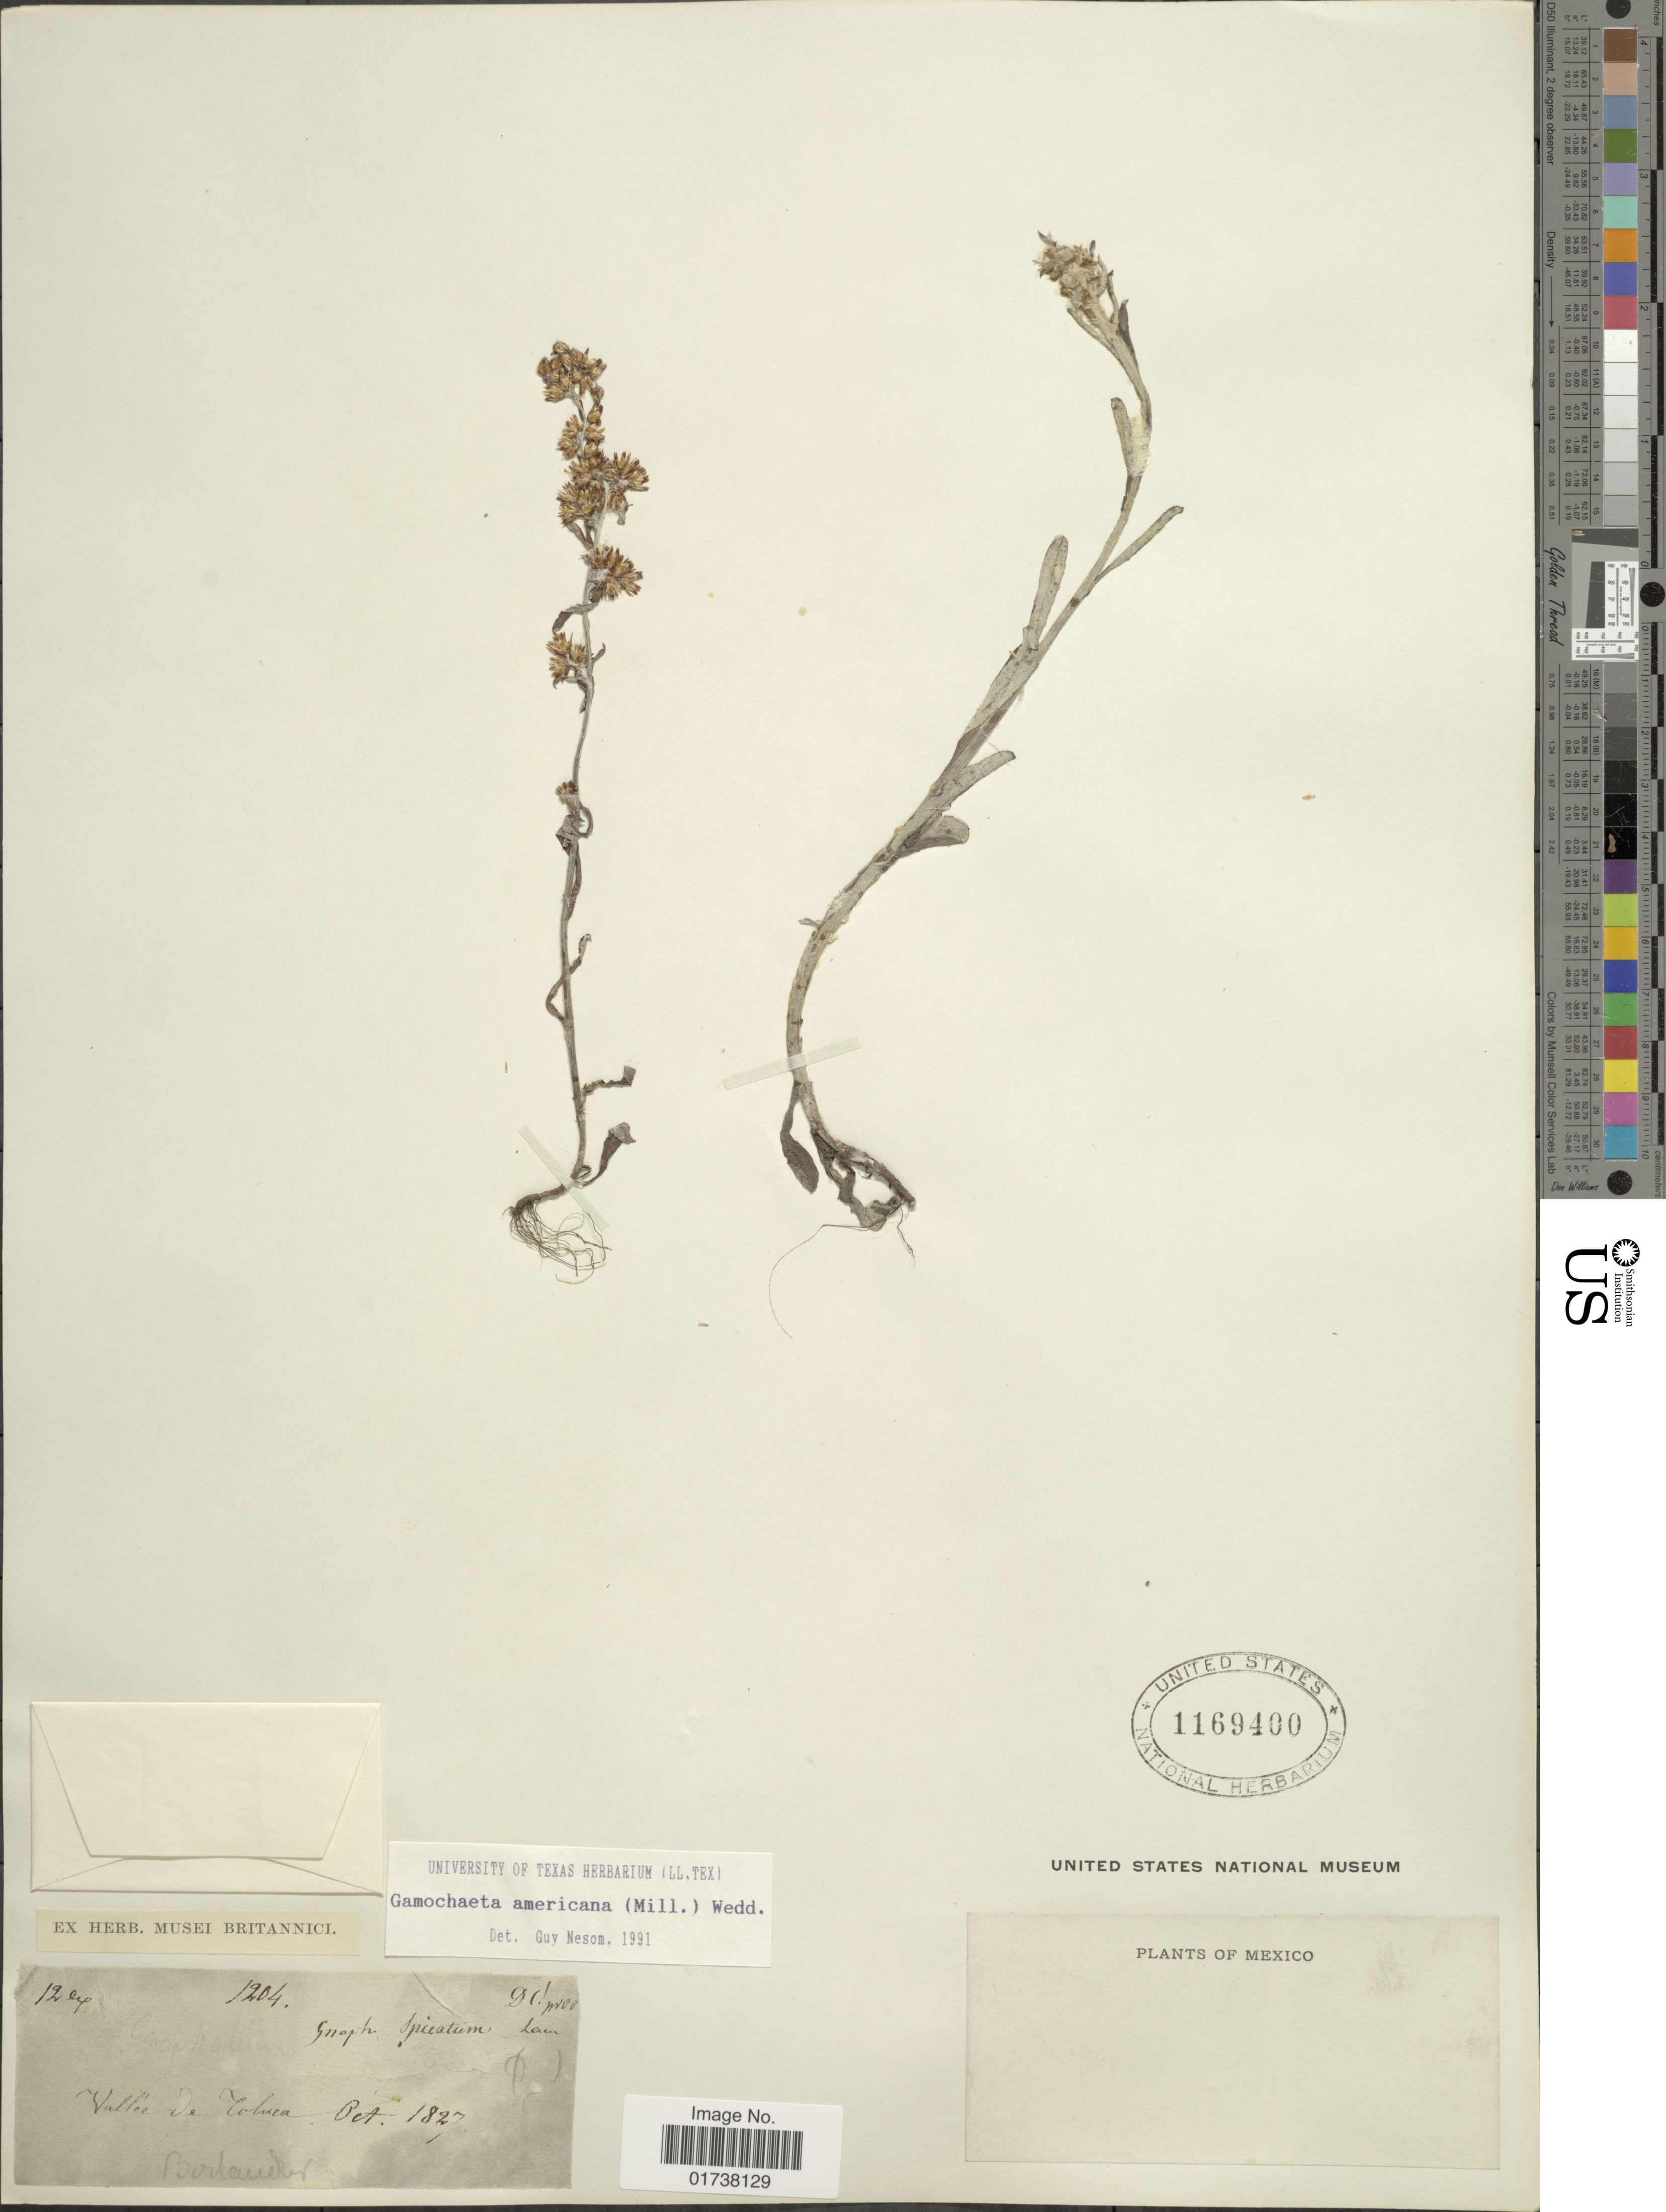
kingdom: Plantae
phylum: Tracheophyta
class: Magnoliopsida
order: Asterales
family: Asteraceae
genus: Gamochaeta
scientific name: Gamochaeta americana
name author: (Mill.) Wedd.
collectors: J. L. Berlandier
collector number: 1204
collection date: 1827-10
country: Mexico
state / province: Colima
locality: Valle de Colima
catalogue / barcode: US 1169400